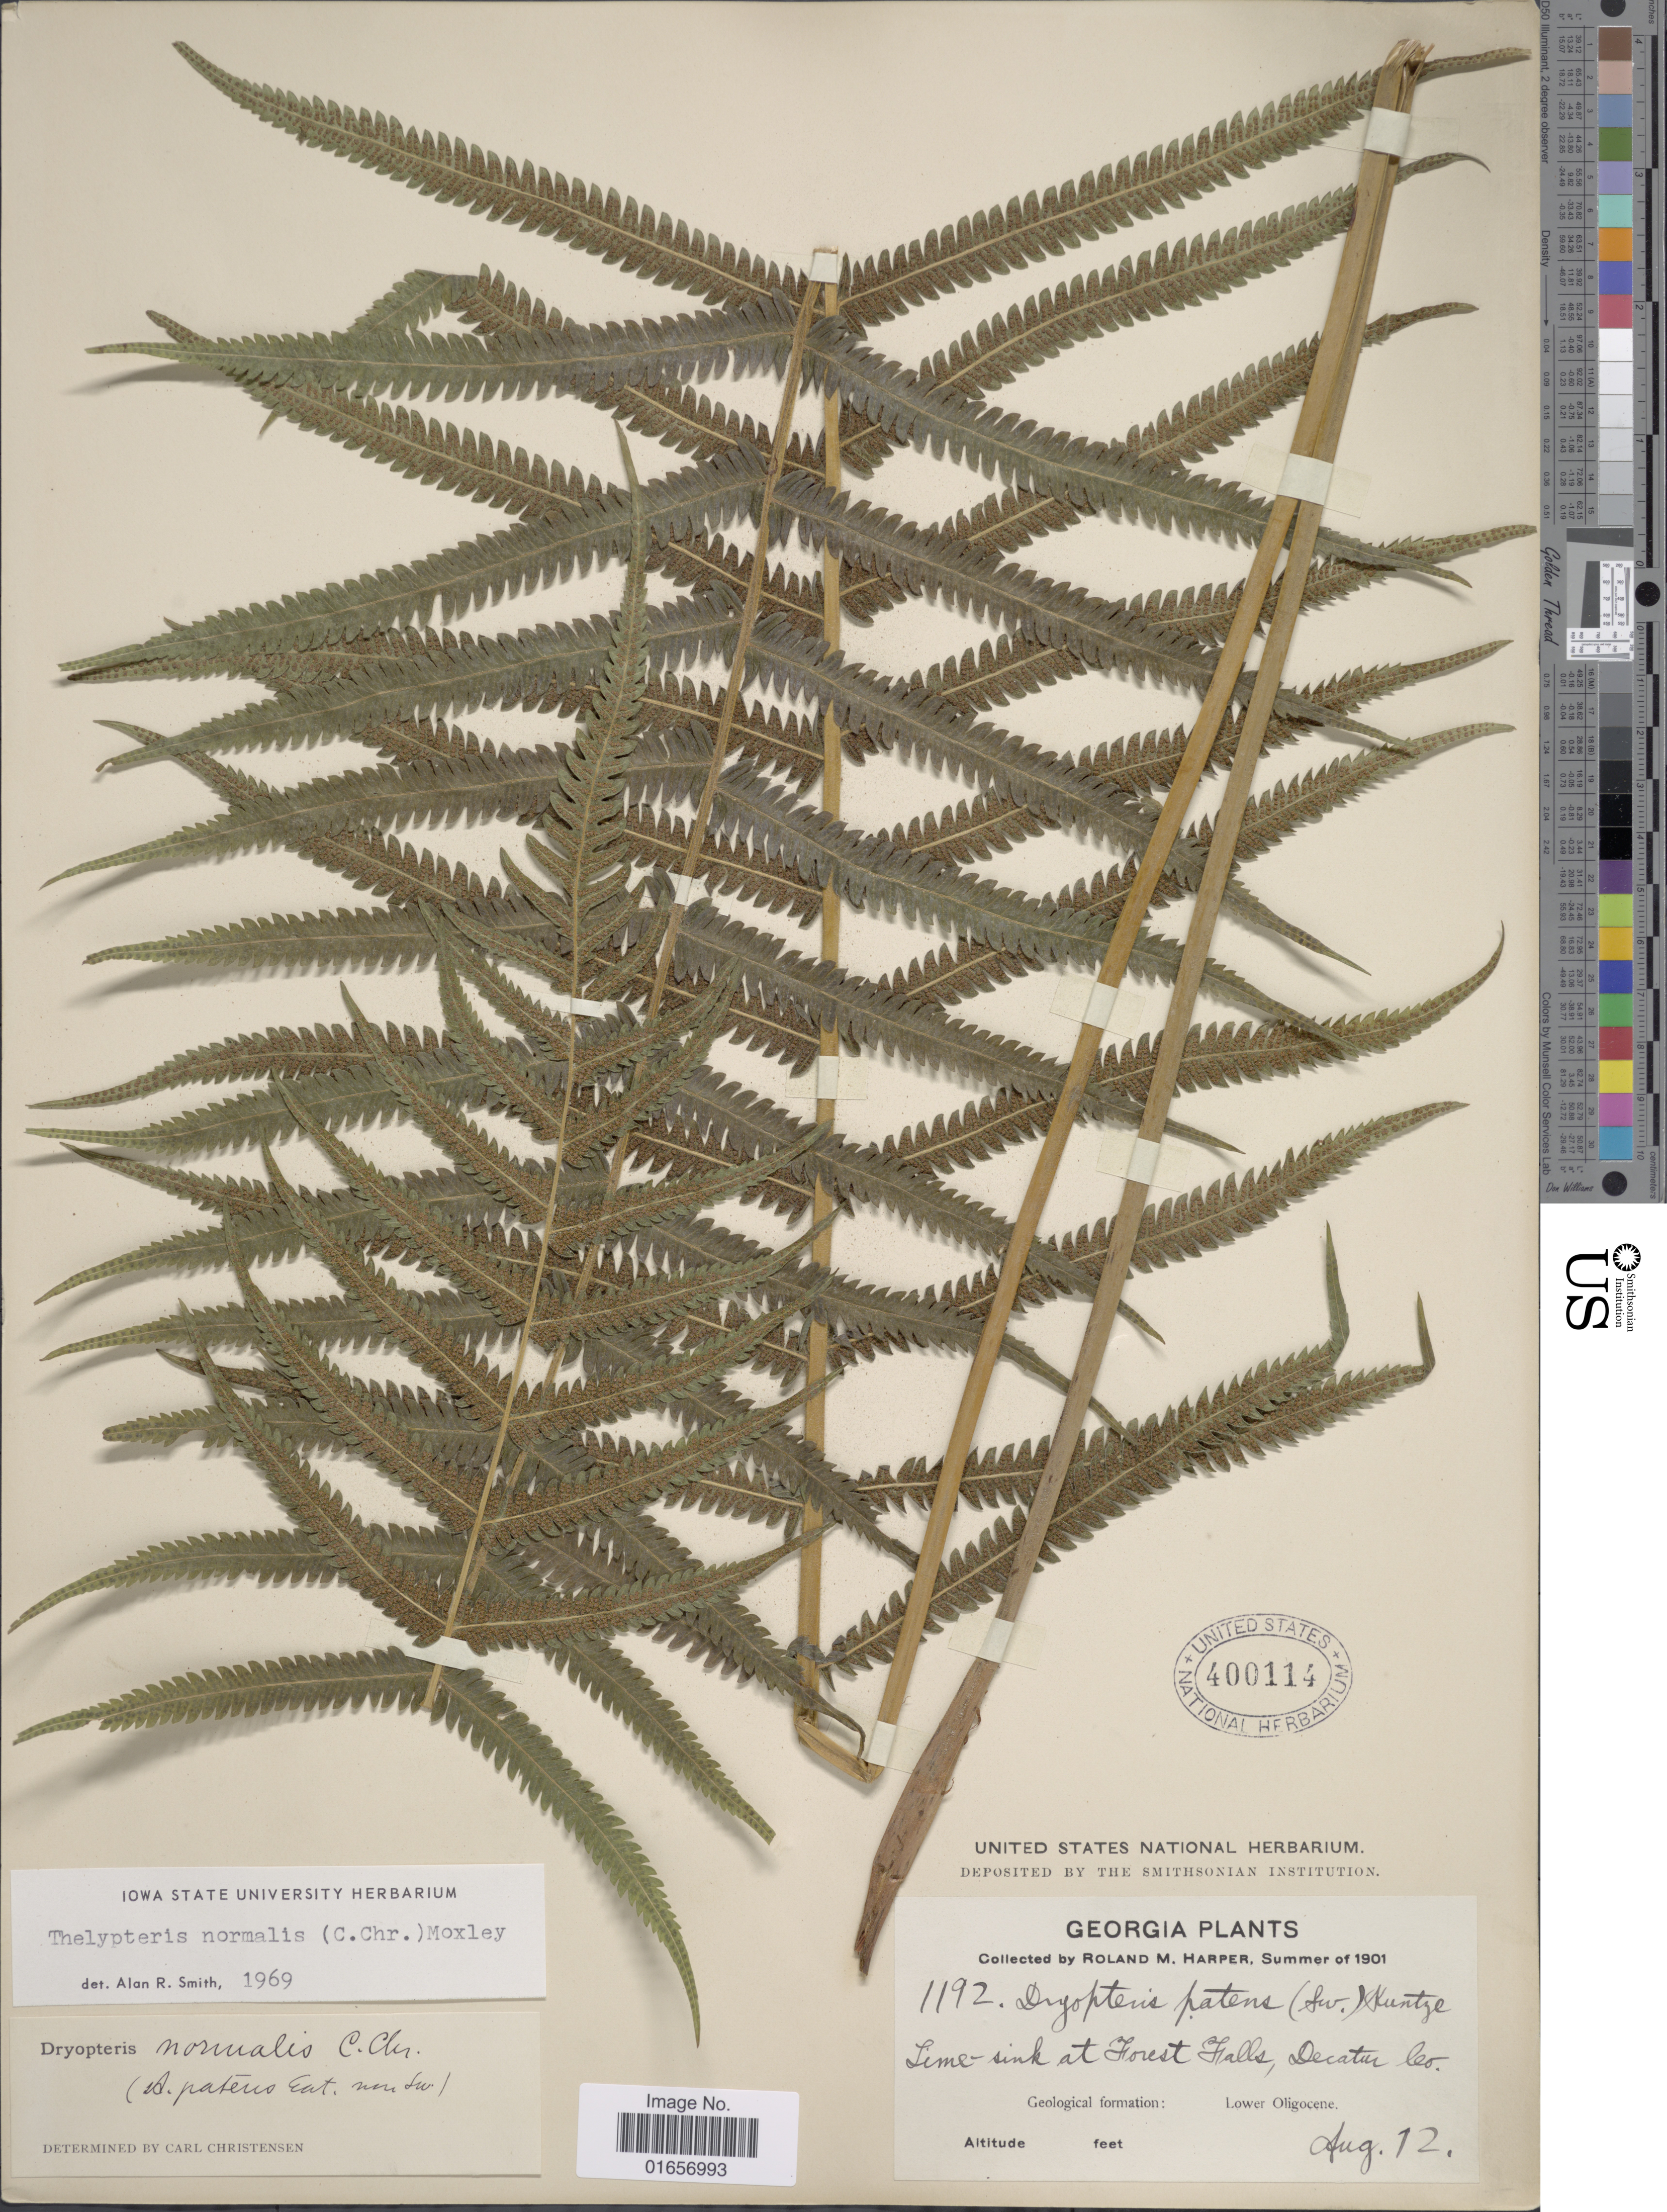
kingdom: Plantae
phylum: Tracheophyta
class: Polypodiopsida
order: Polypodiales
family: Thelypteridaceae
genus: Christella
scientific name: Christella kunthii comb. ined.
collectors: R. M. Harper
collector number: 1192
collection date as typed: Summer of 1901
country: United States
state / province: Georgia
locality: Lime- sink at Forest Falls, Decatur Co., Lower Oligocene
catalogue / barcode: US 400114